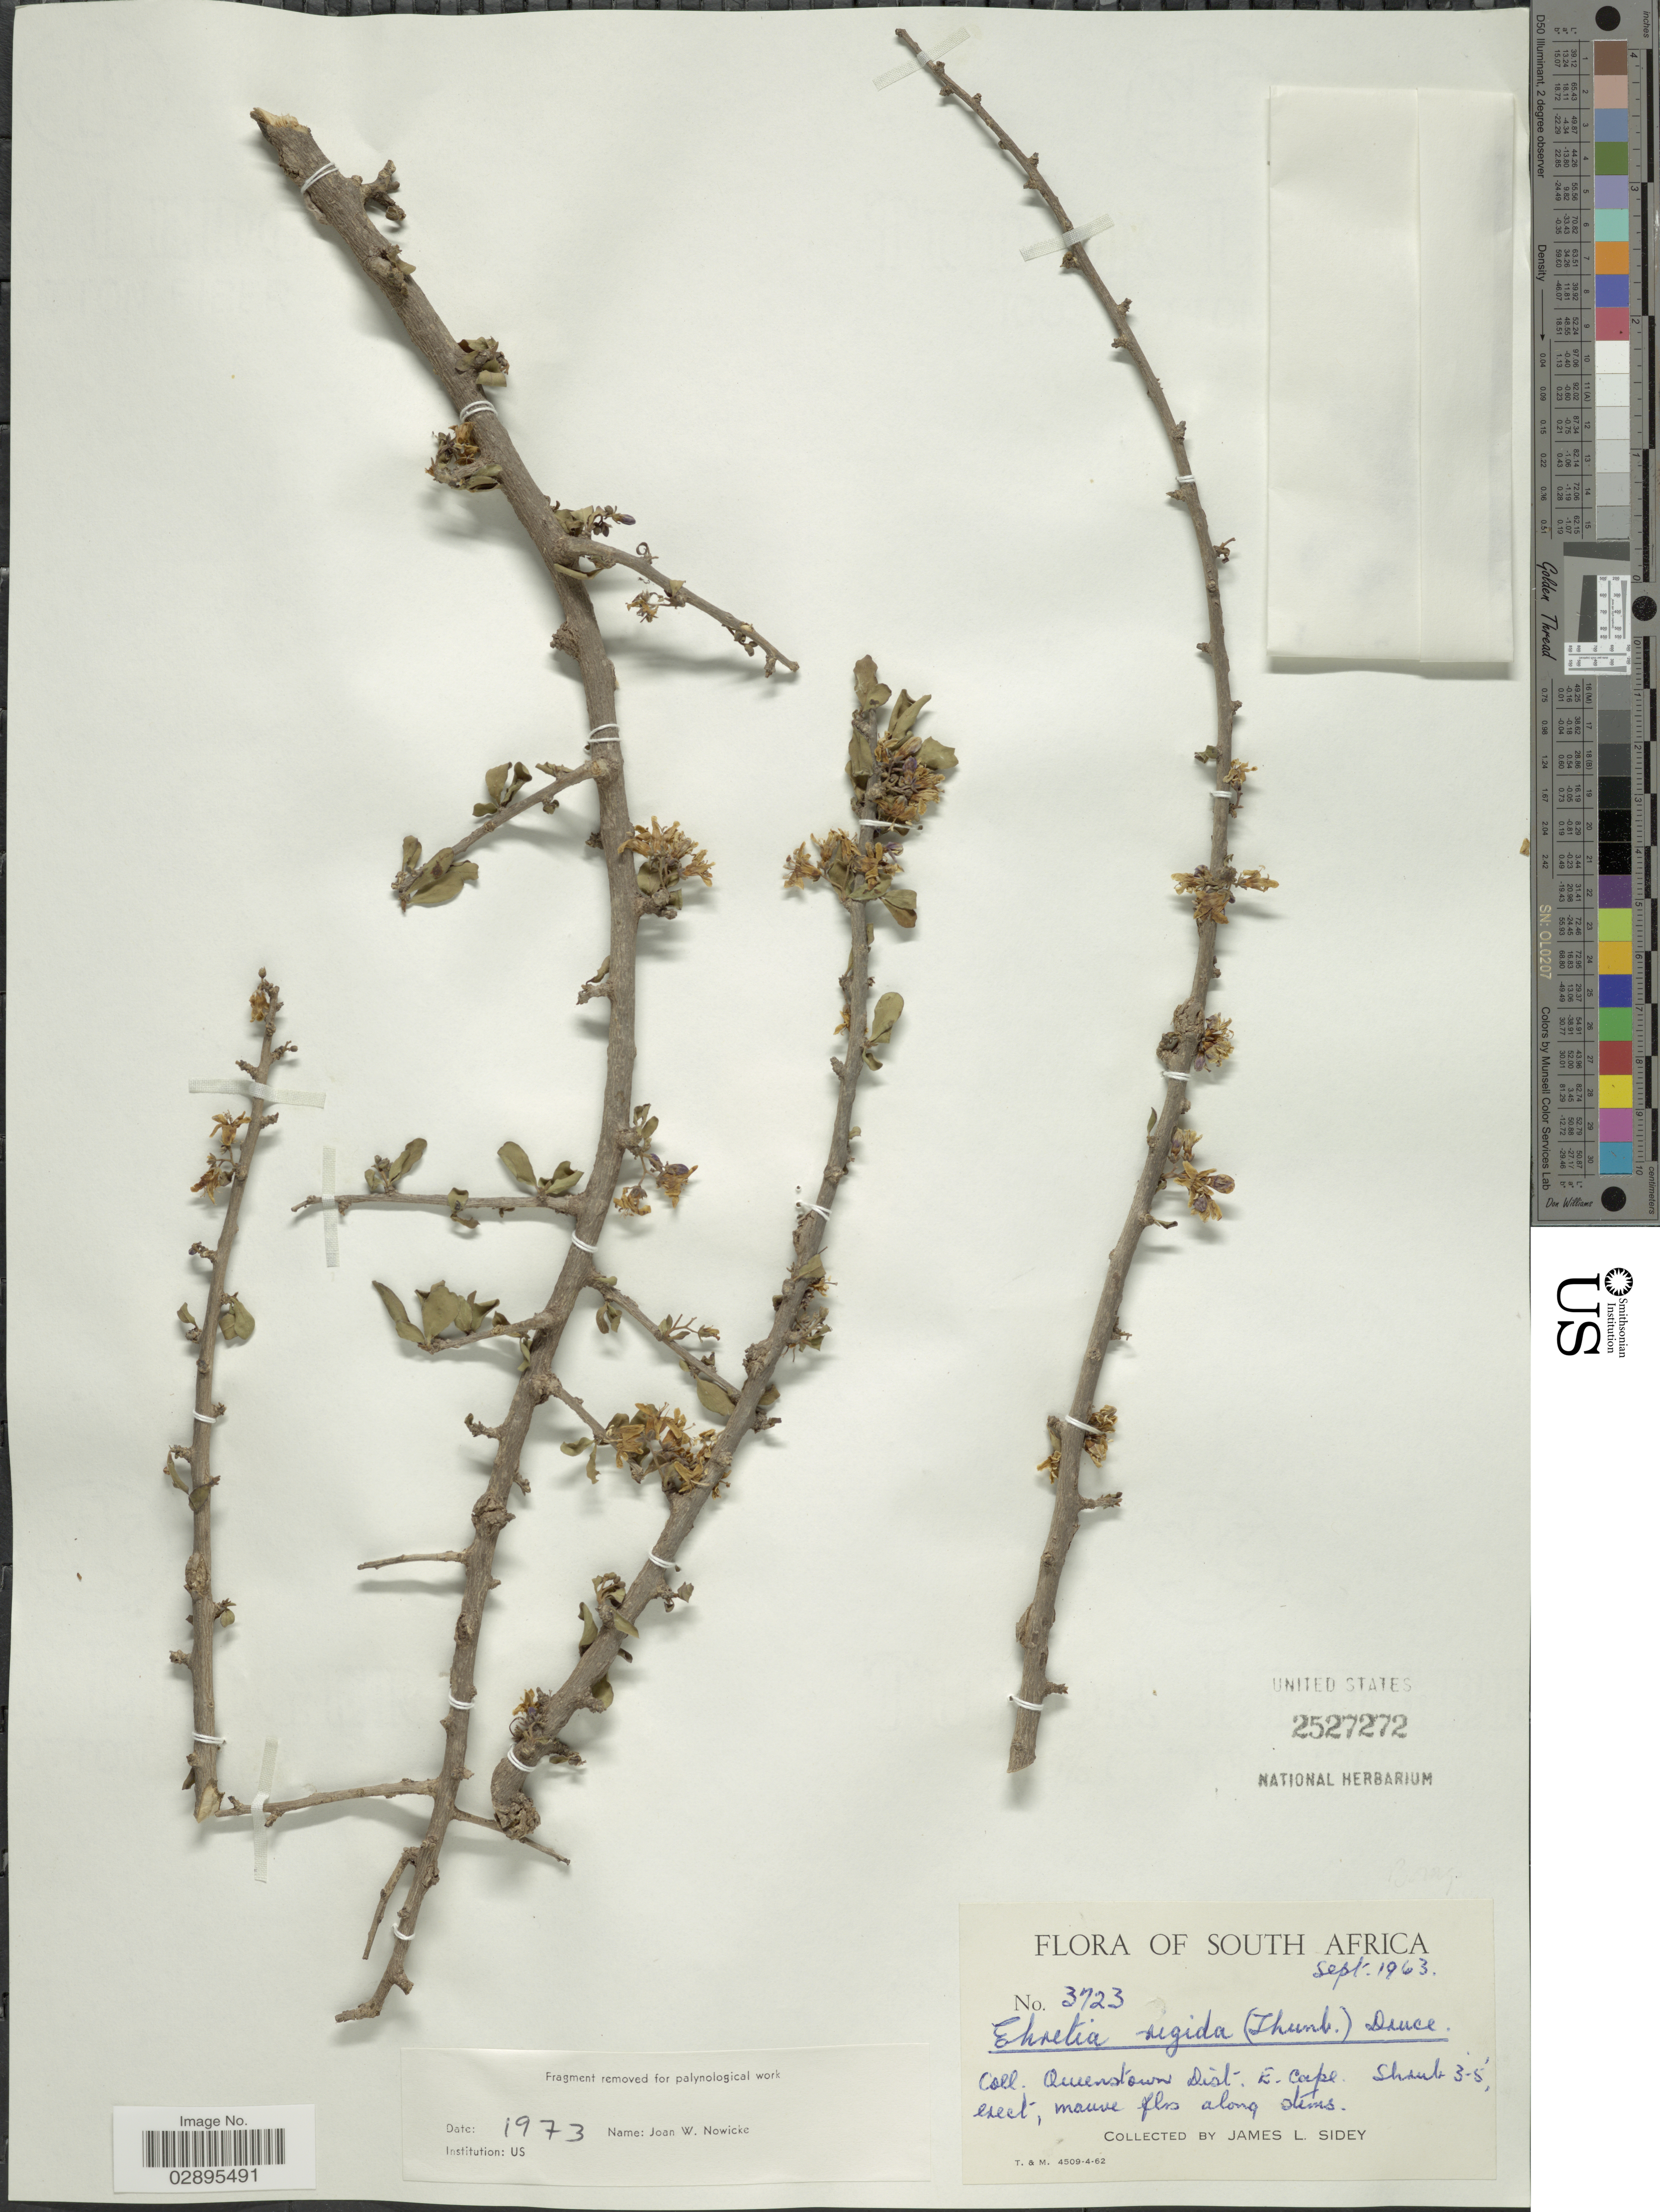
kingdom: Plantae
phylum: Tracheophyta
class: Magnoliopsida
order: Boraginales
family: Ehretiaceae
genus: Ehretia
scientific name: Ehretia rigida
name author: (Thunb.) Druce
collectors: J. L. Sidey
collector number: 3723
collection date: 1963-09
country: South Africa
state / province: Eastern Cape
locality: Queenstown Dist. E. Cape.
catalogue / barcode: US 2527272